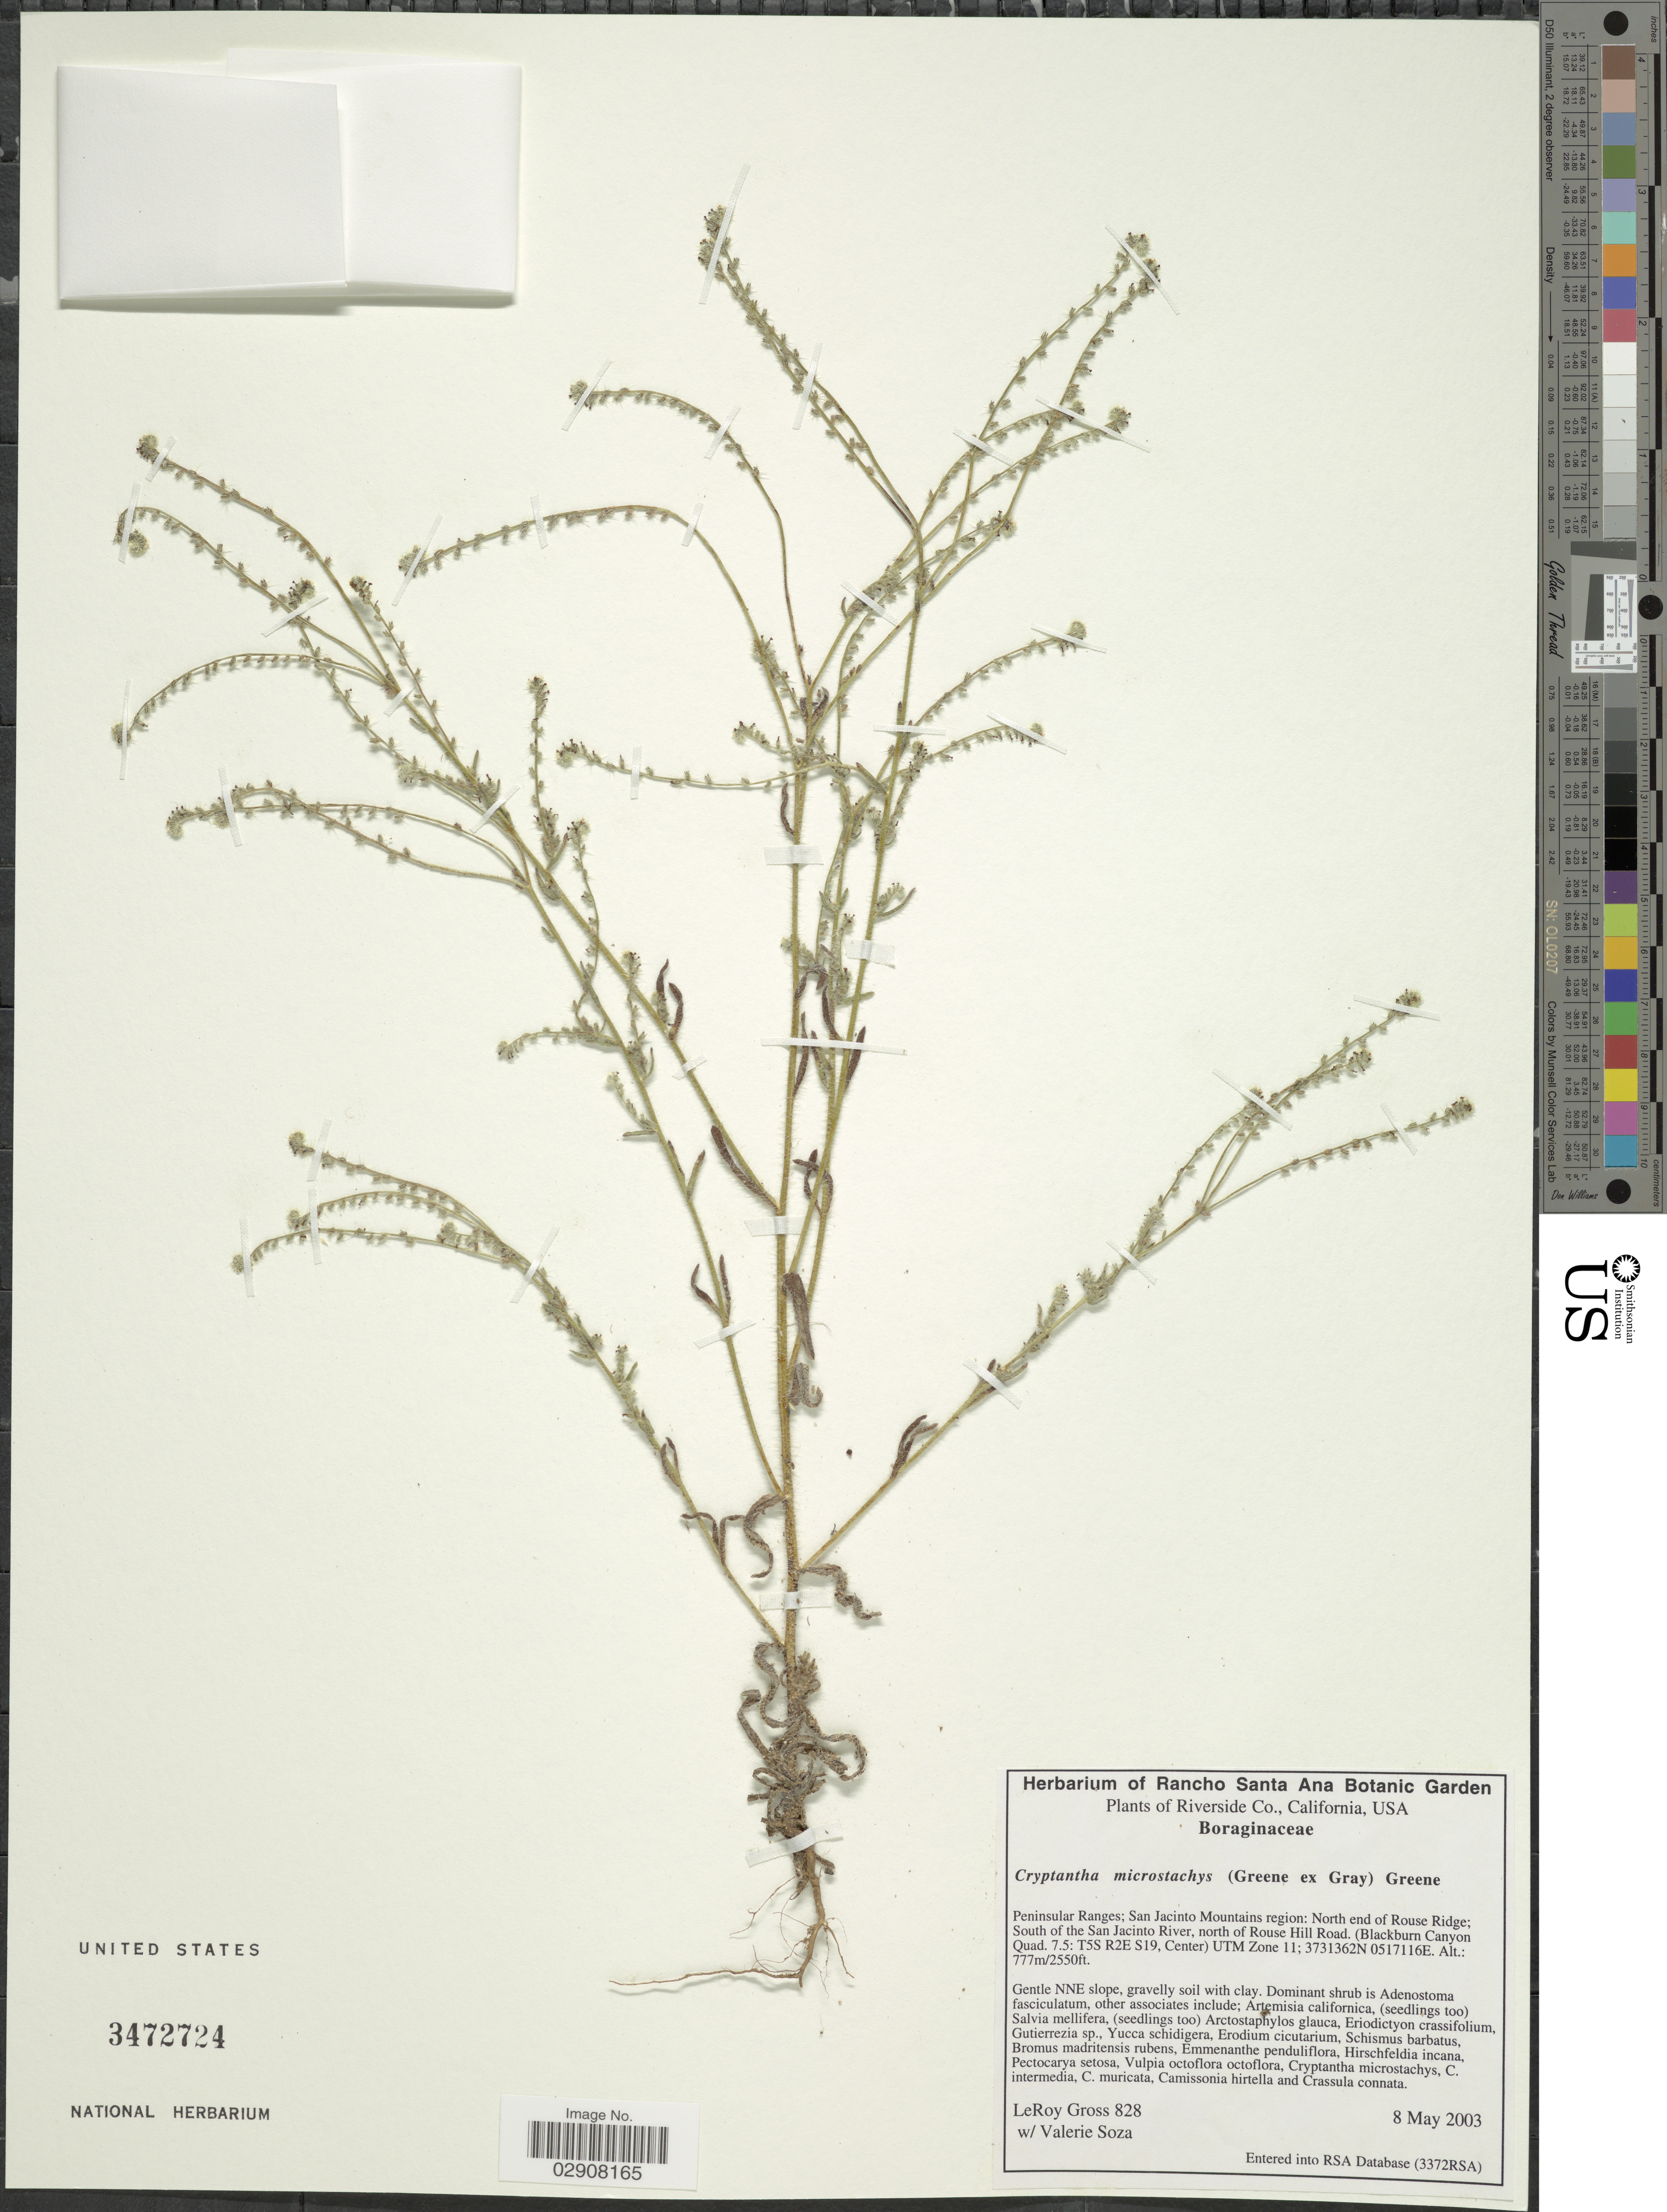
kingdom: Plantae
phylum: Tracheophyta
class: Magnoliopsida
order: Boraginales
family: Boraginaceae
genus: Cryptantha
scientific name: Cryptantha microstachys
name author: (Greene ex A. Gray) Greene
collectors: L. Gross & V. Soza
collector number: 828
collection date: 2003-05-08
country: United States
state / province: California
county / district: Riverside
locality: Riverside Co., Peninsular Ranges; San Jacinto Mountains region: North end of Rouse Ridge; South of the San Jacinto River, north of Rouse Hill Road. (Blackburn Canyon Quad. 7.5: T5S R2E S19, Center). UTM Zone 11.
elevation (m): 777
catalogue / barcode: US 3472724